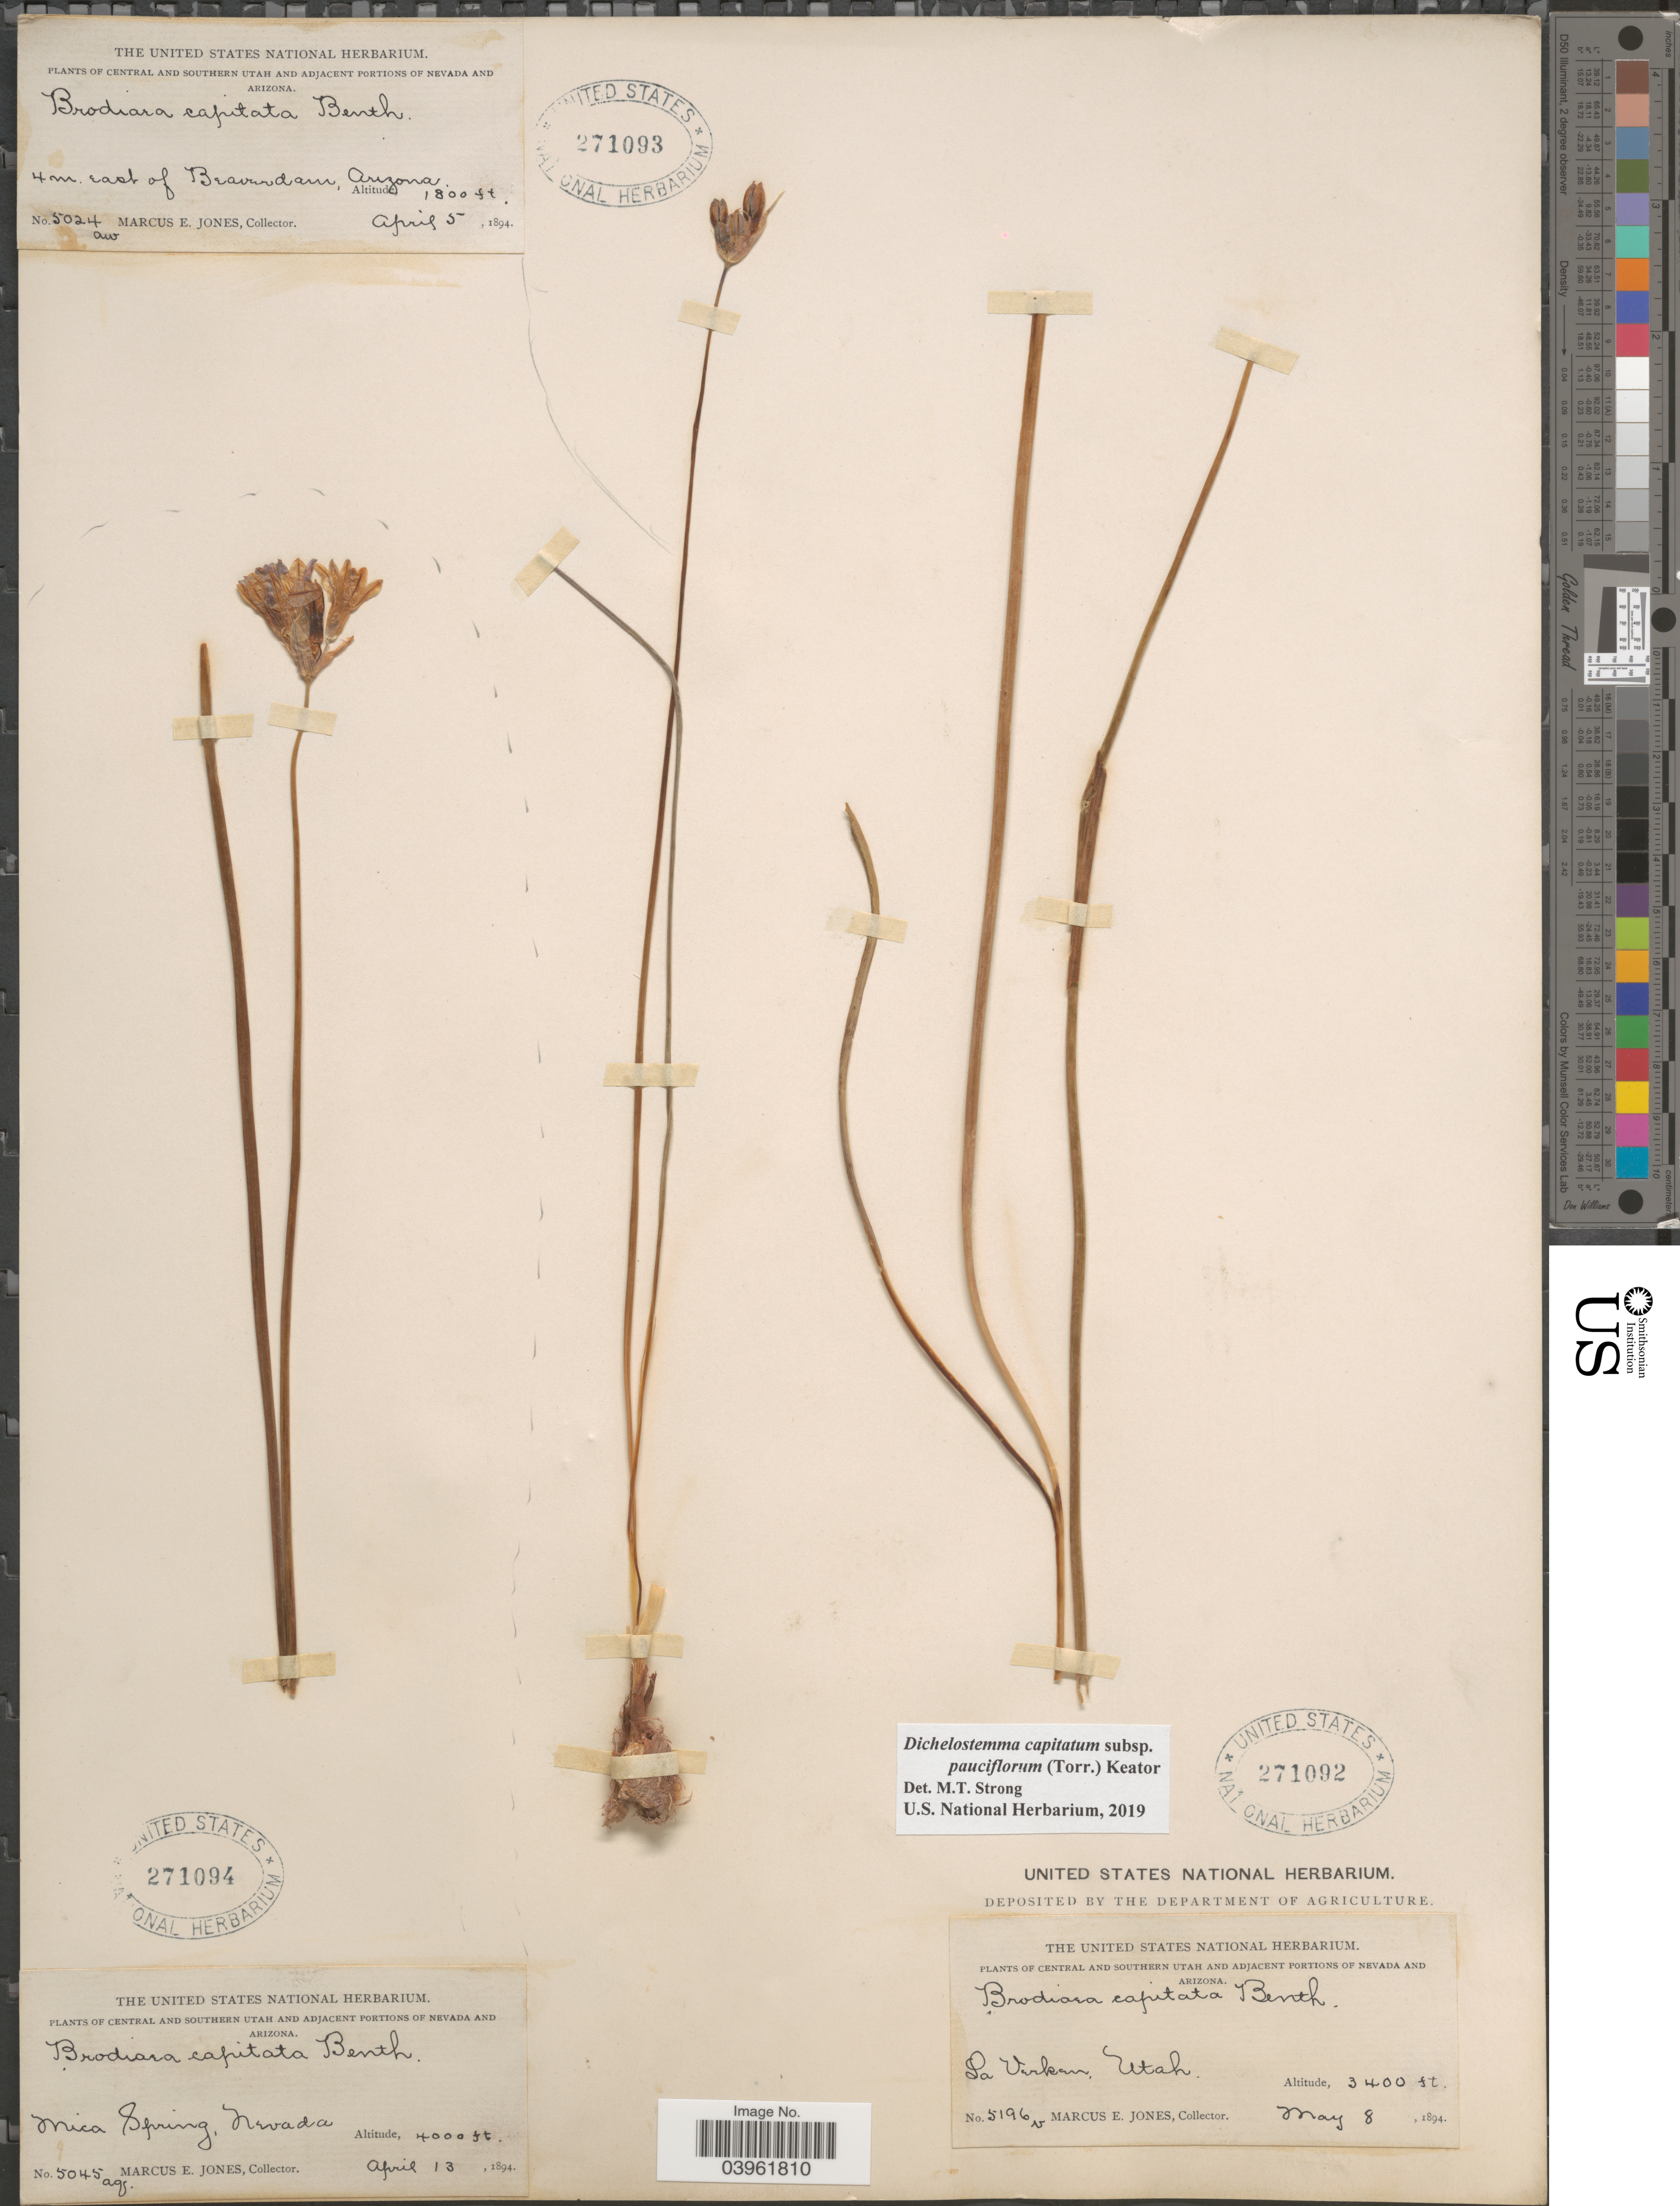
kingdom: Plantae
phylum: Tracheophyta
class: Liliopsida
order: Asparagales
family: Asparagaceae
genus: Dichelostemma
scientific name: Dichelostemma capitatum subsp. pauciflorum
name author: (Torr.) Keator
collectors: M. E. Jones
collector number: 5024aw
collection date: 1894-04-05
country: United States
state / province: Arizona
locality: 4 m. east of Beaverdam.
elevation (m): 549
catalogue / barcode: US 271093-2